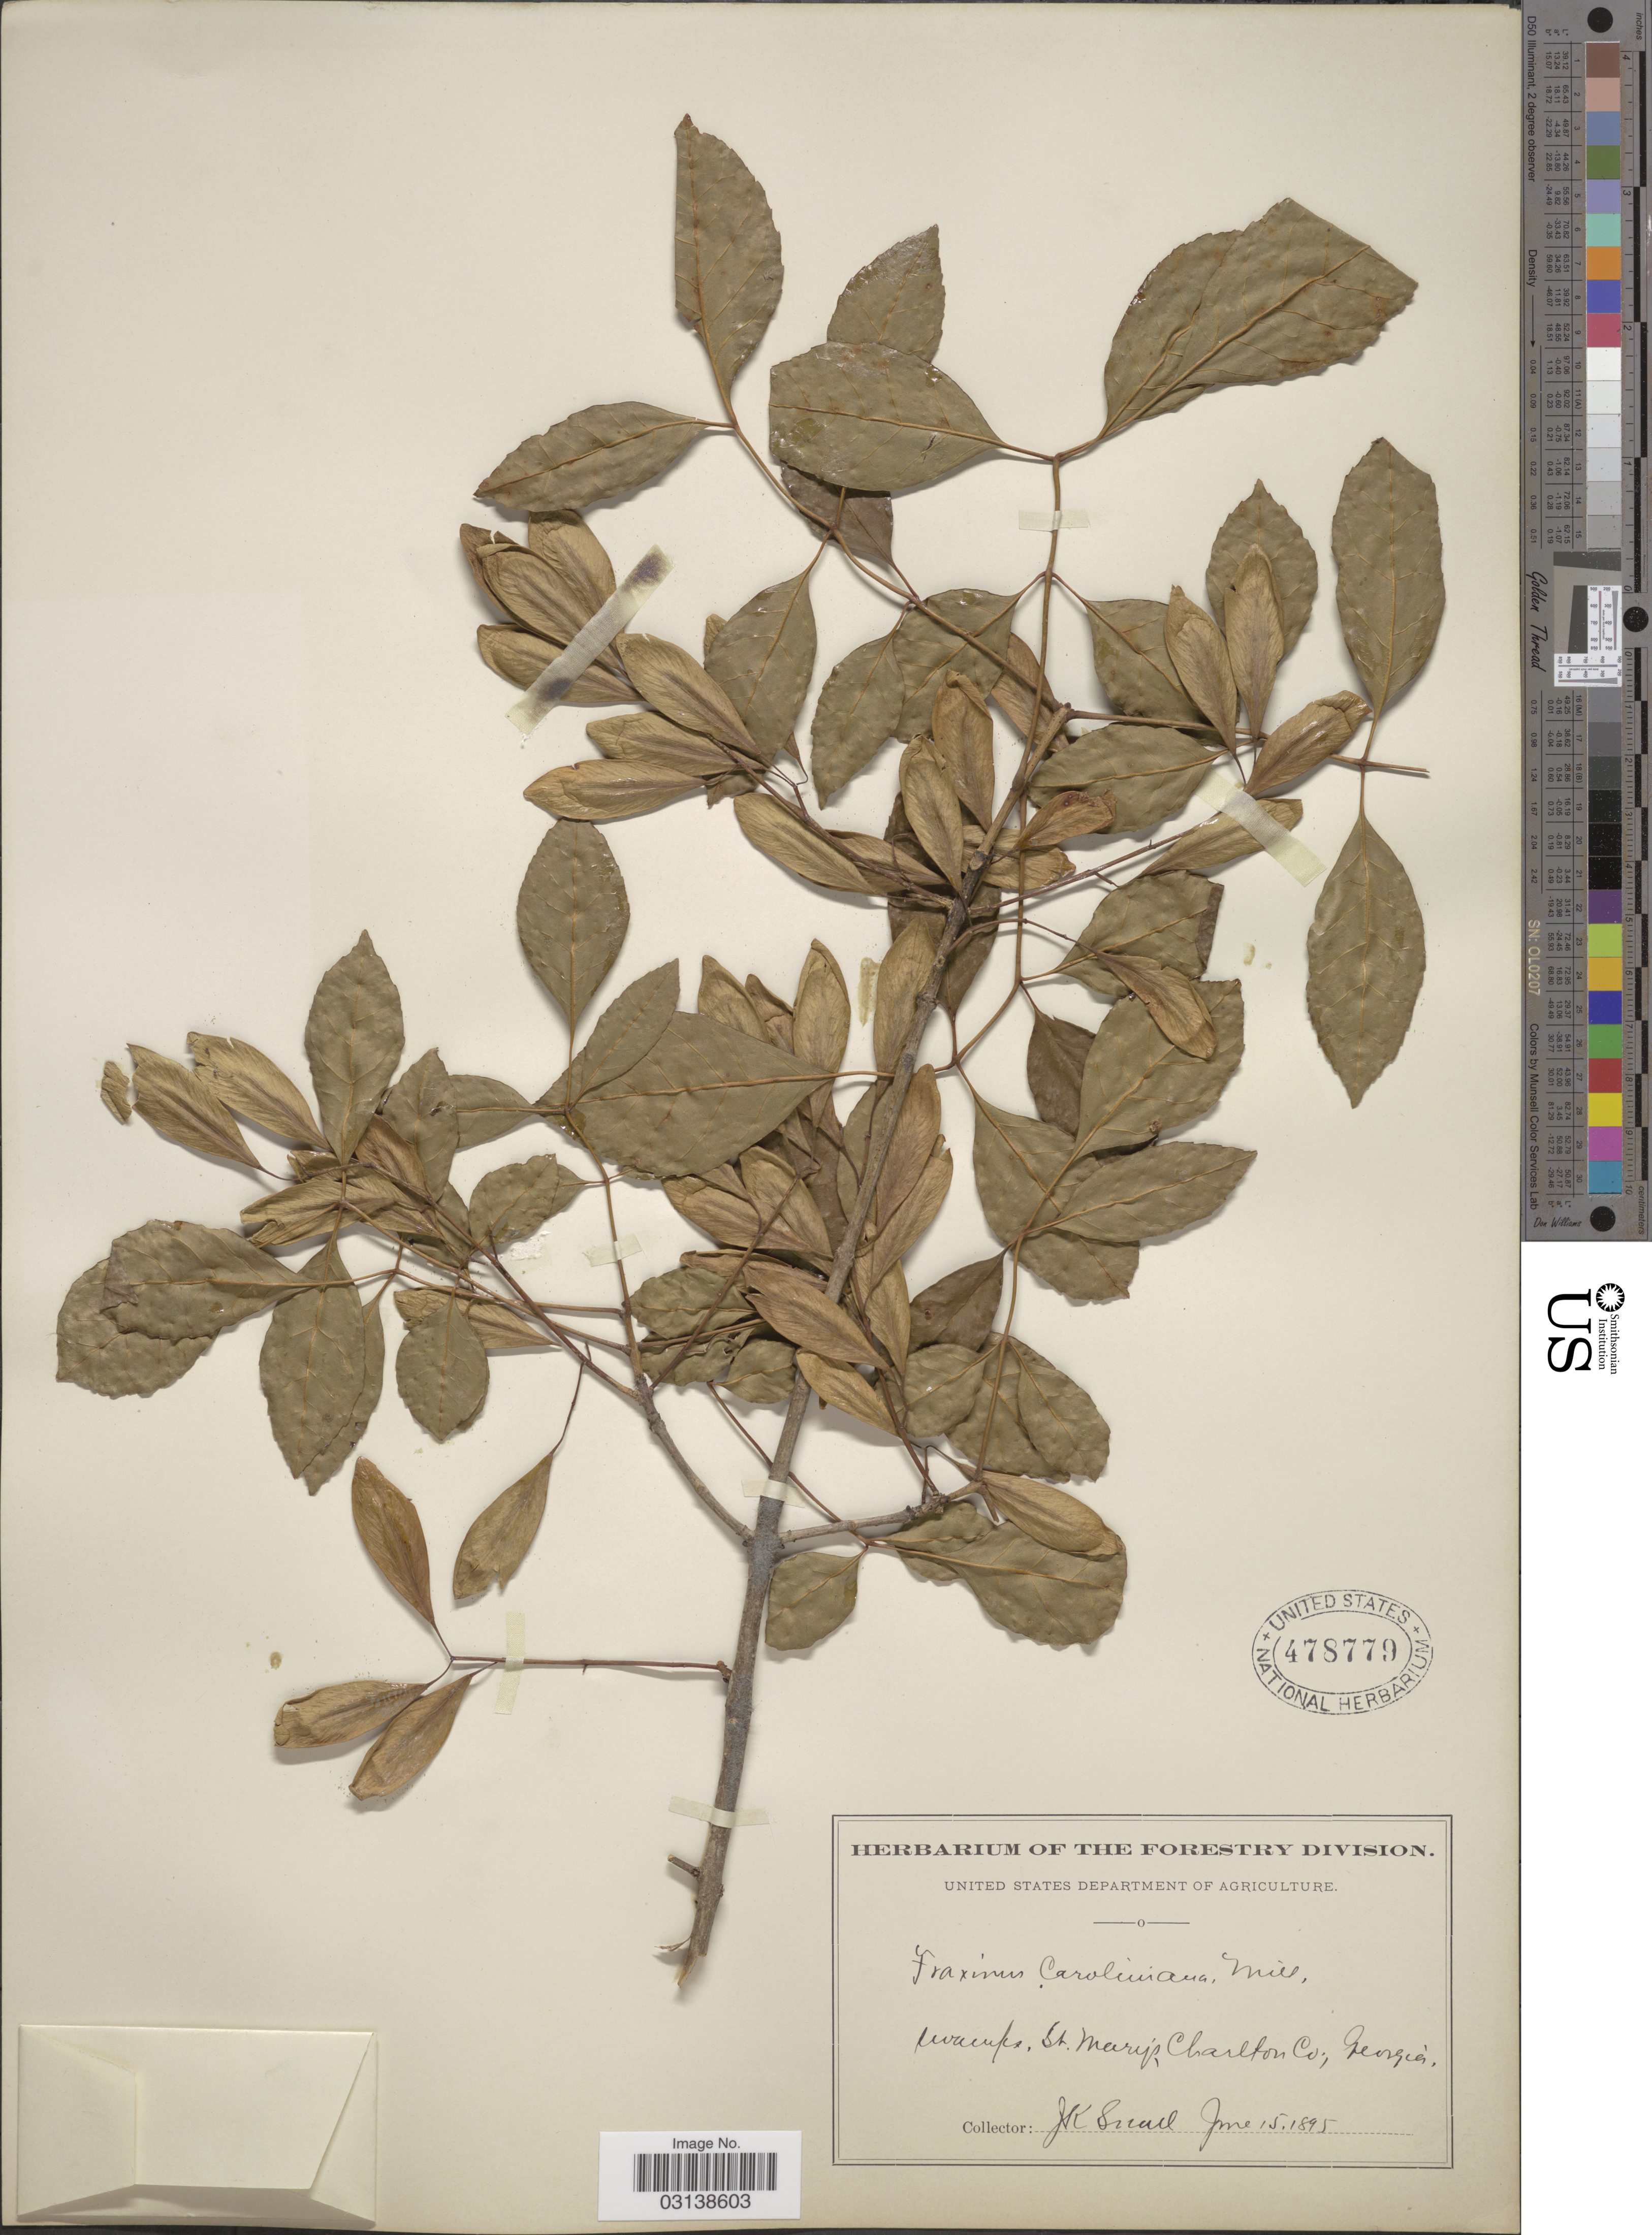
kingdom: Plantae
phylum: Tracheophyta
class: Magnoliopsida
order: Lamiales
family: Oleaceae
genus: Fraxinus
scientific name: Fraxinus caroliniana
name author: Mill.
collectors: J. K. Small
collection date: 1895-06-15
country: United States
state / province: Georgia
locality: Swamps. St. Mary's, Charlton Co.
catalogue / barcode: US 478779